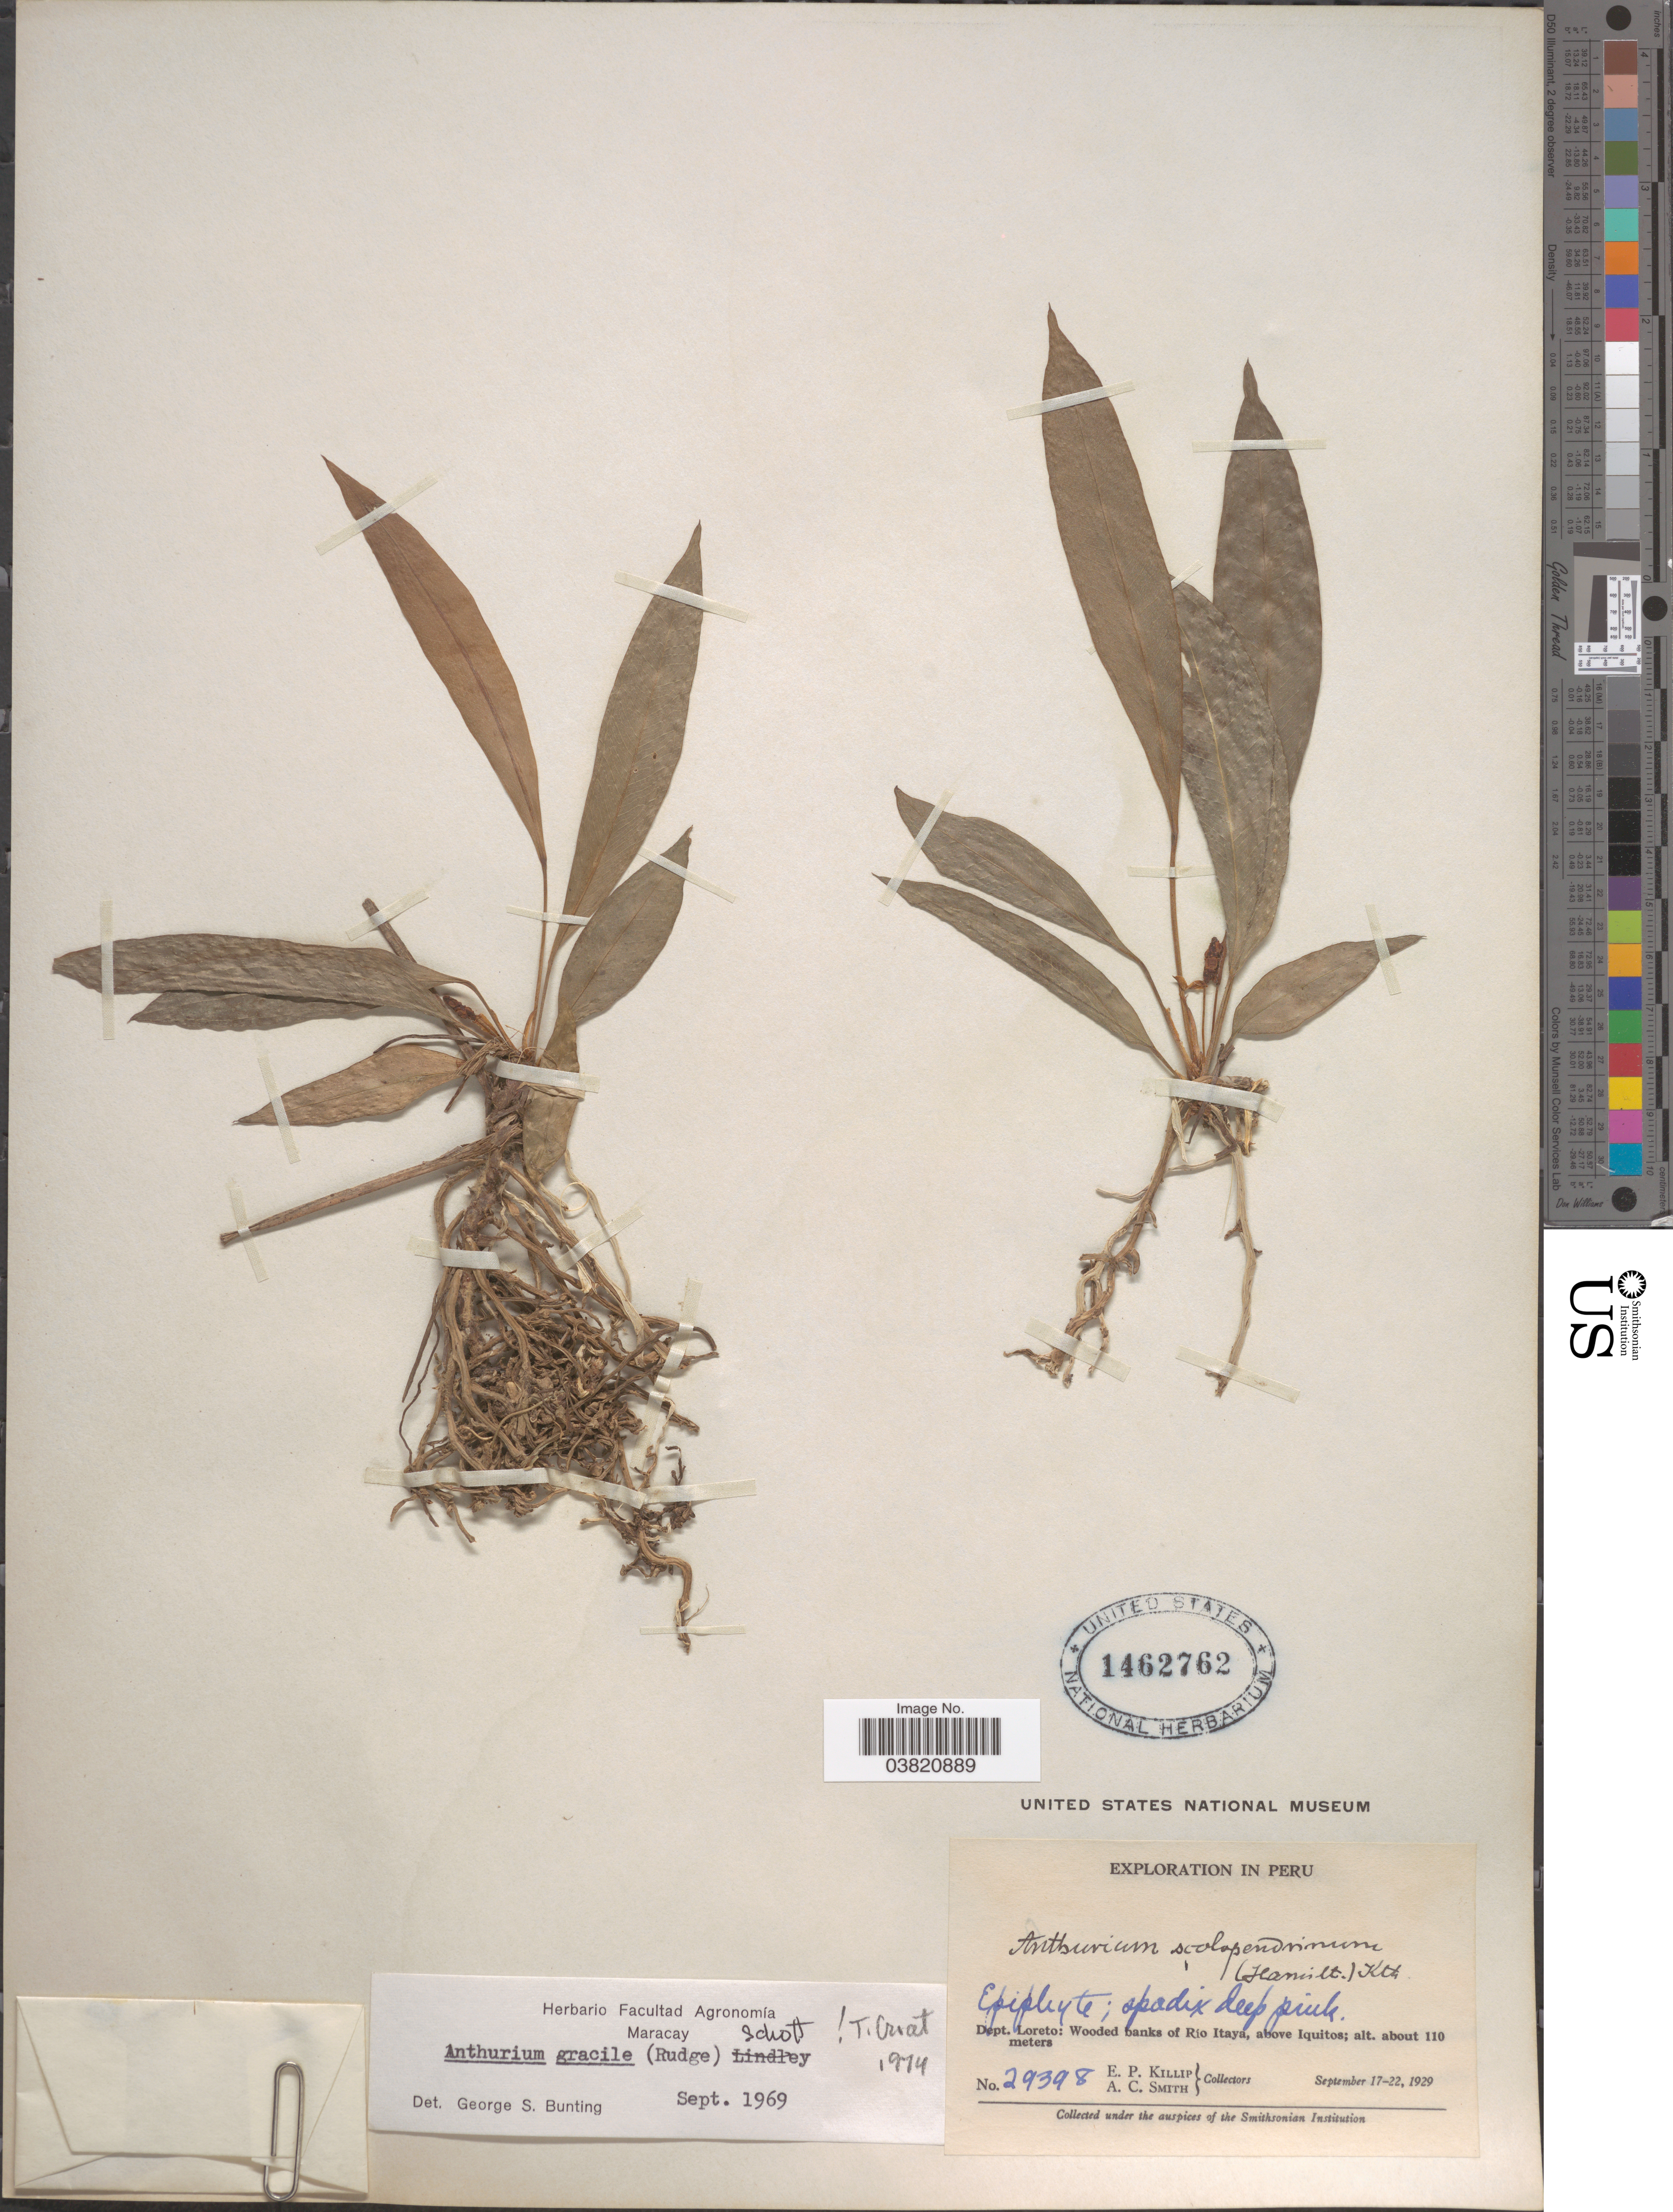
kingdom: Plantae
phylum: Tracheophyta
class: Liliopsida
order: Alismatales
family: Araceae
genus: Anthurium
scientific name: Anthurium gracile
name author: (Rudge) Schott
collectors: E. P. Killip & A. C. Smith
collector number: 29398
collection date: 1929-09-17/1929-09-22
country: Peru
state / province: Loreto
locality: Dept. Loreto: Wooded banks of Río Itaya, above Iquitos.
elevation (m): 110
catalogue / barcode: US 1462762